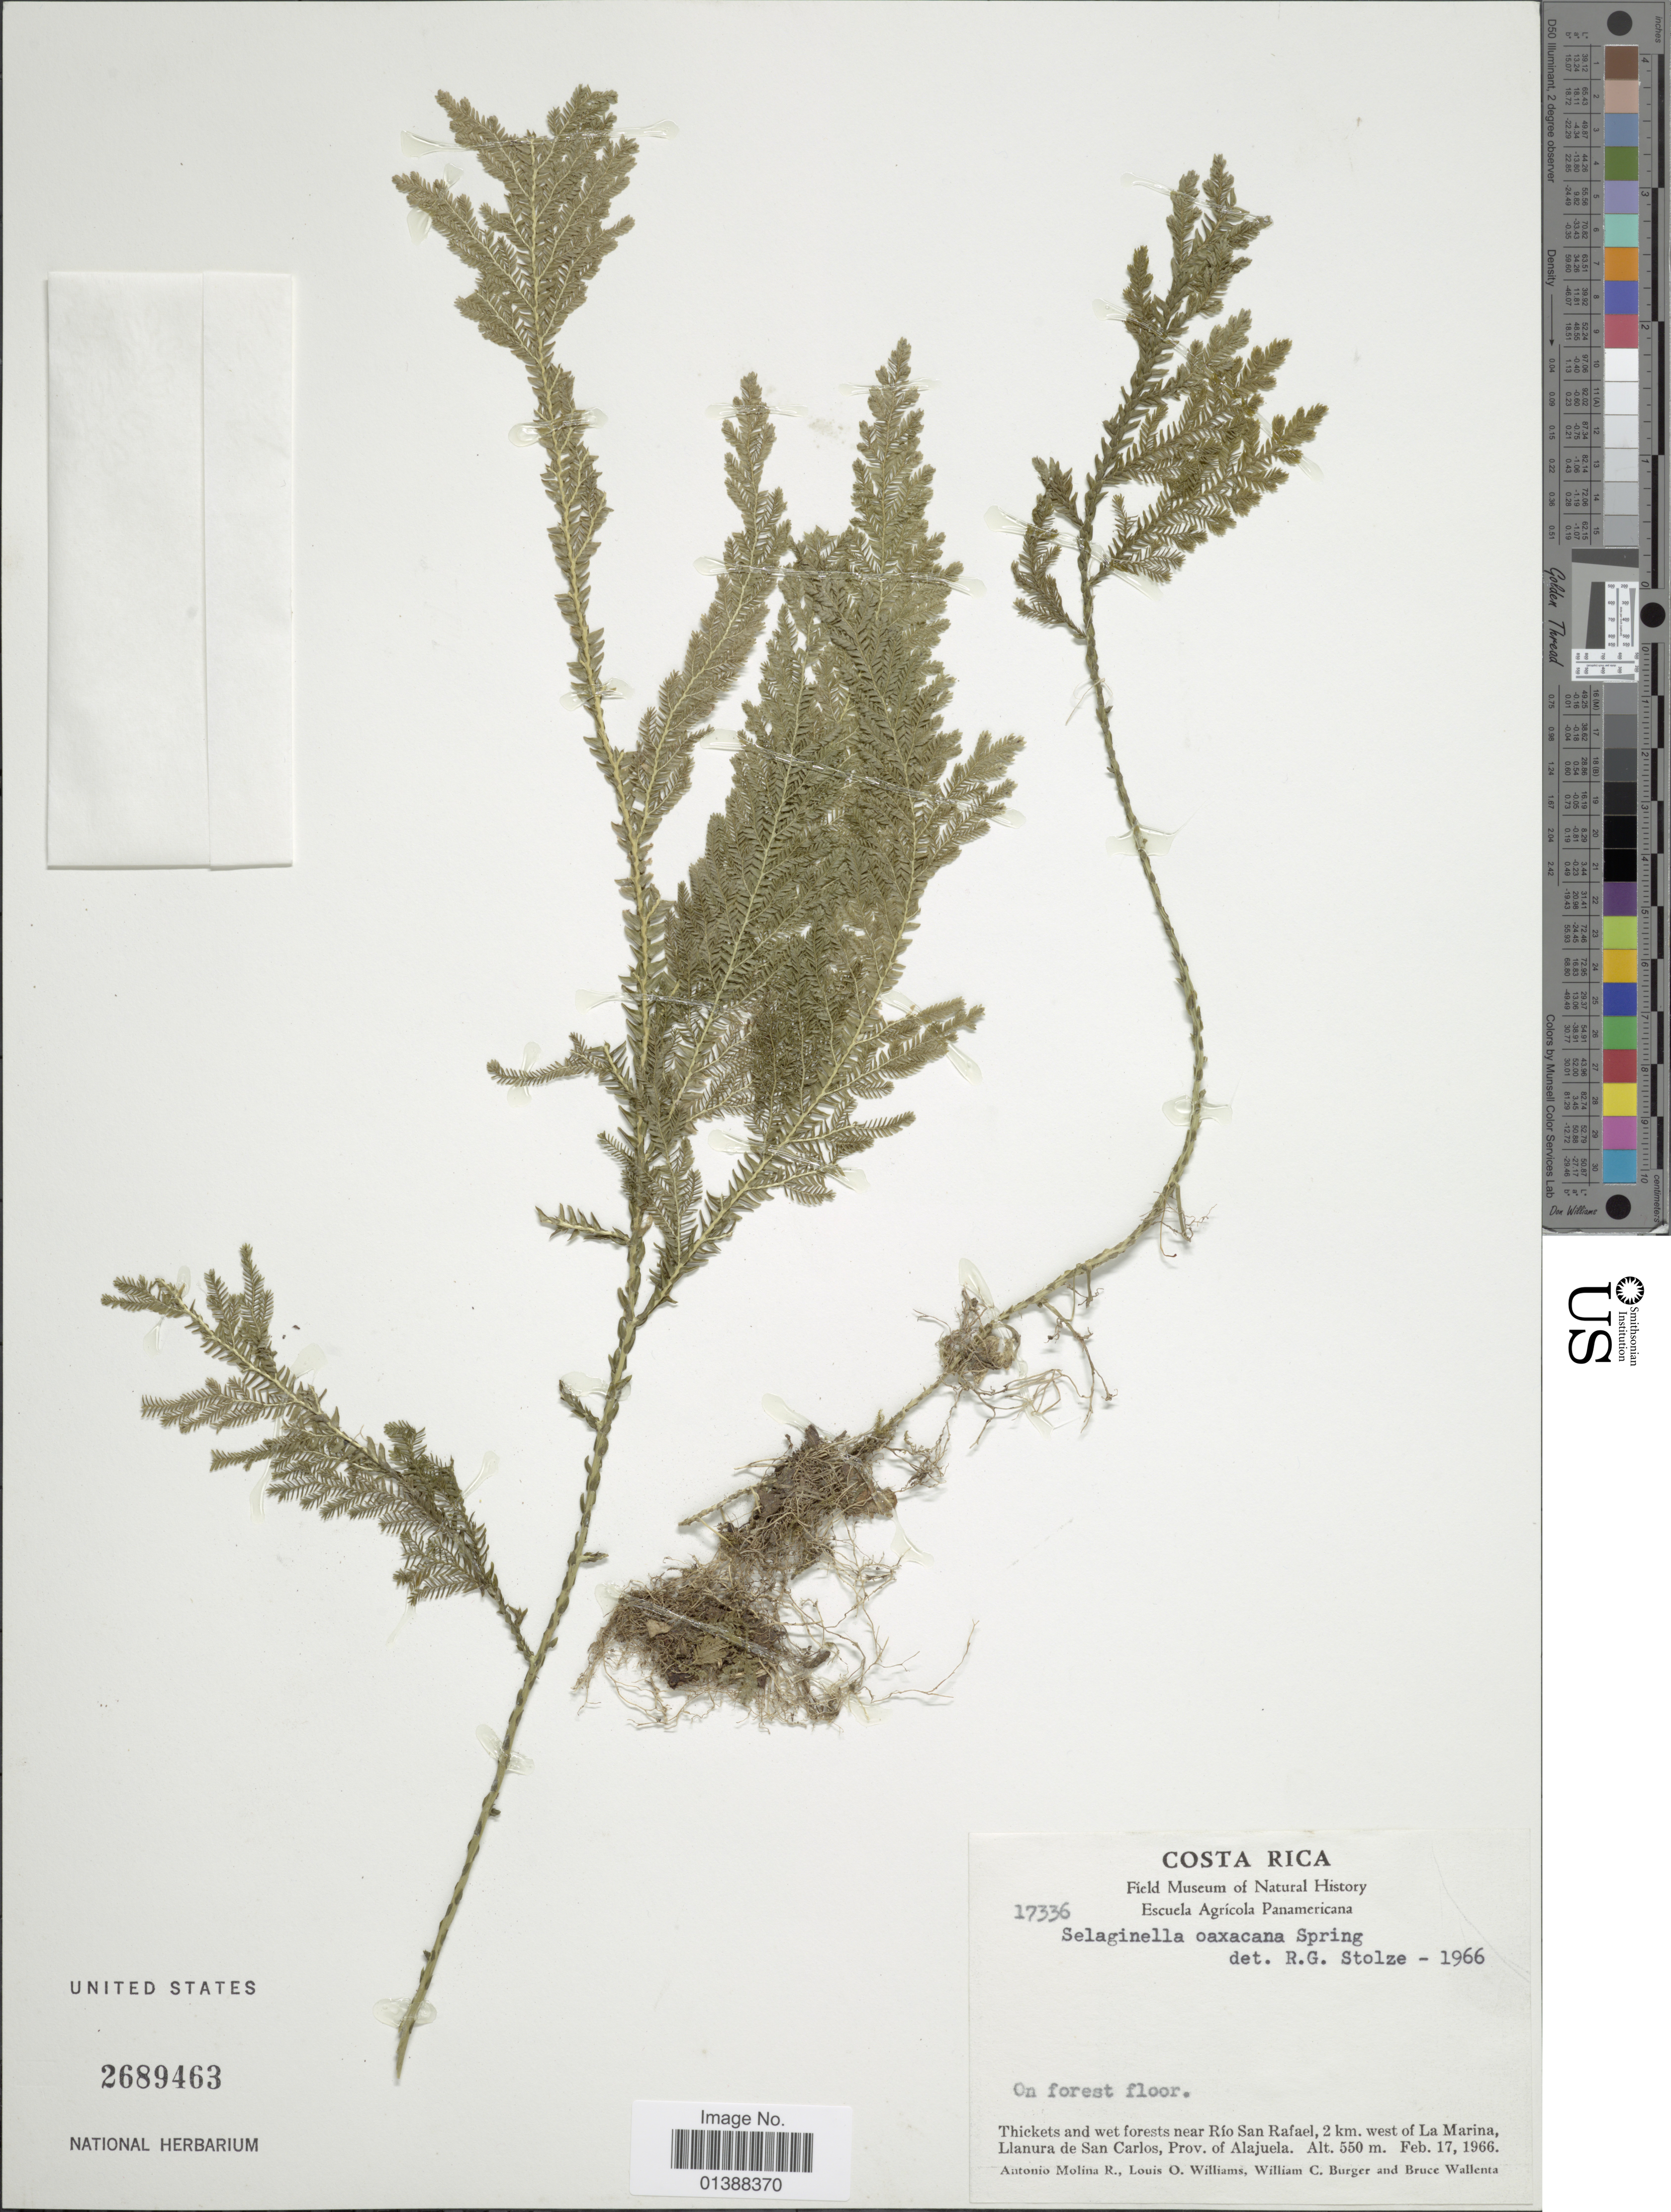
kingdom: Plantae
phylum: Tracheophyta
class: Lycopodiopsida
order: Selaginellales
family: Selaginellaceae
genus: Selaginella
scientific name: Selaginella oaxacana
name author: Spring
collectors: A. Molina R., L. O. Williams, W. Burger & B. Wallenta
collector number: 17336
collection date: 1966-02-17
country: Costa Rica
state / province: Alajuela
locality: Thickets and wet forest near Río San Rafael, 2 km west of La Marina, Llanura de San Carlos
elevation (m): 550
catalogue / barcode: US 2689463